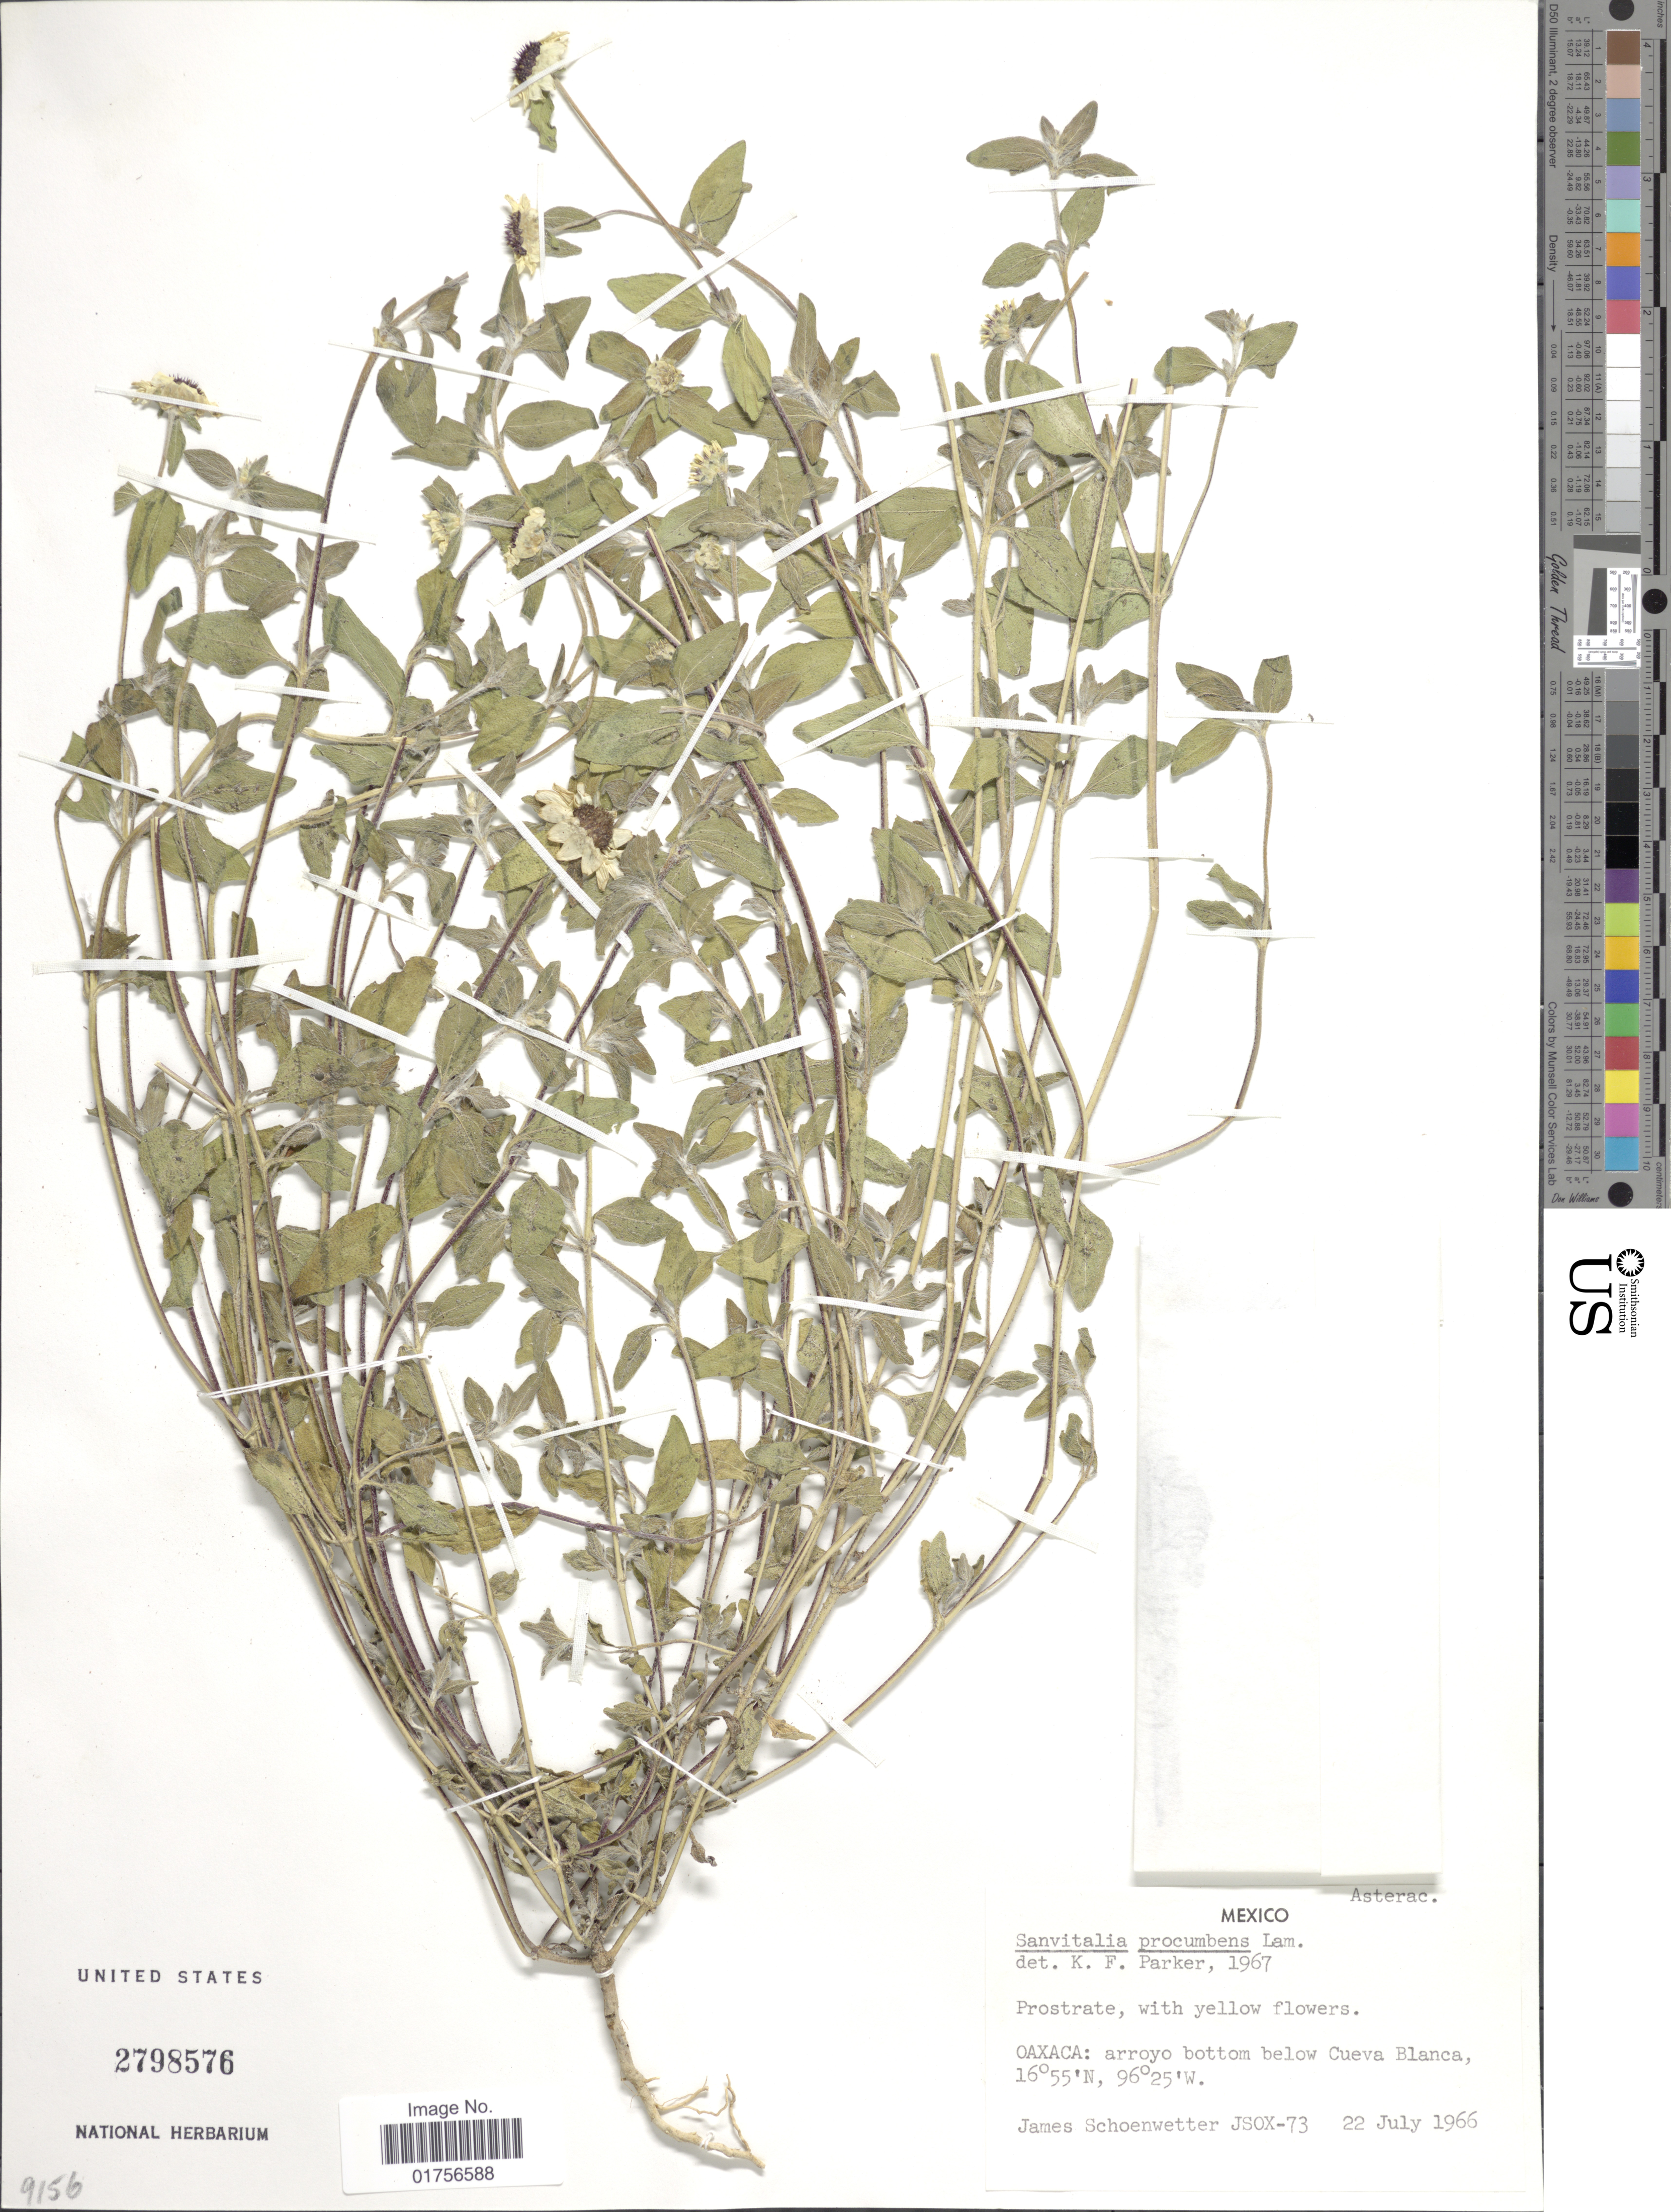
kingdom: Plantae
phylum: Tracheophyta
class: Magnoliopsida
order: Asterales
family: Asteraceae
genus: Sanvitalia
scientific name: Sanvitalia procumbens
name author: Lam.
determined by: Skibicki, Samuel V.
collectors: J. Schoenwetter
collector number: JSOX-73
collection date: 1966-07-22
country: Mexico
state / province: Oaxaca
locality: Oaxaca: arroyo bottom below Cueva Blanca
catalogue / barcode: US 2798576